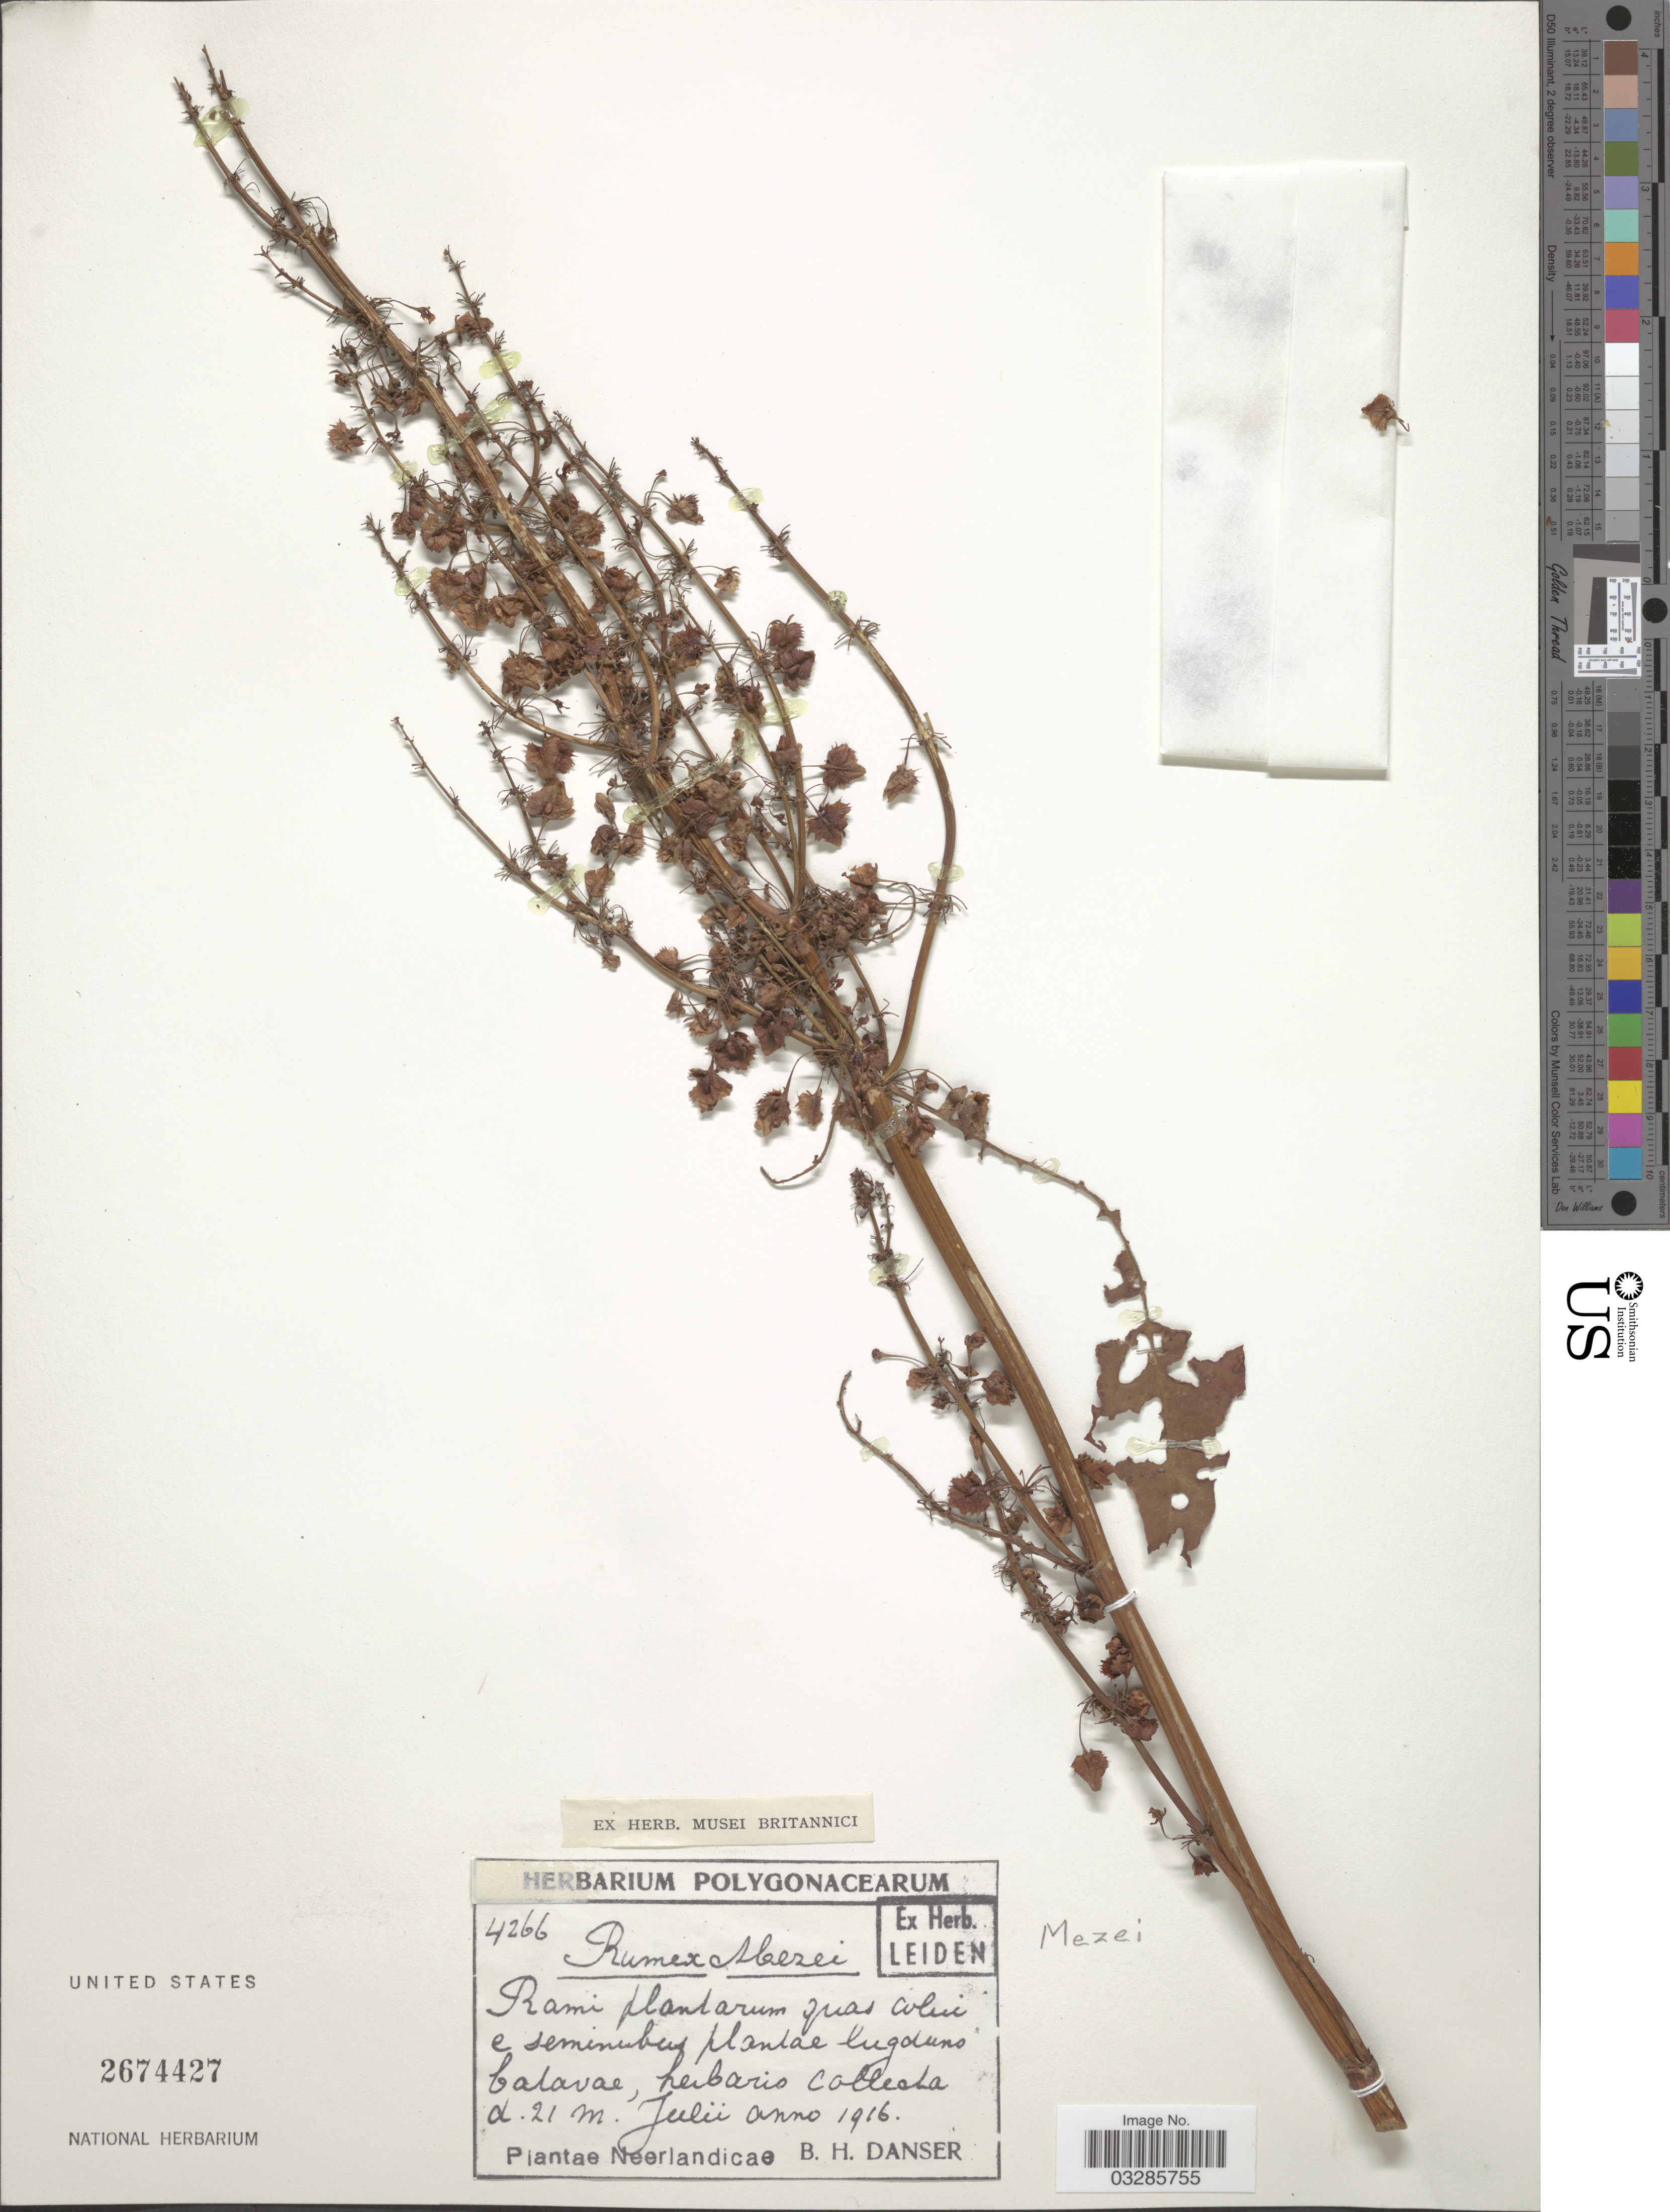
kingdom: Plantae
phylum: Tracheophyta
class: Magnoliopsida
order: Caryophyllales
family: Polygonaceae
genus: Rumex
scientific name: Rumex x mezei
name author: Hausskn.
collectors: B. Danser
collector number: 4266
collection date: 1916-07-21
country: Netherlands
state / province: Zuid Holland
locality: Neerlandicae. Lugduno batavae.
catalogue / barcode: US 2674427